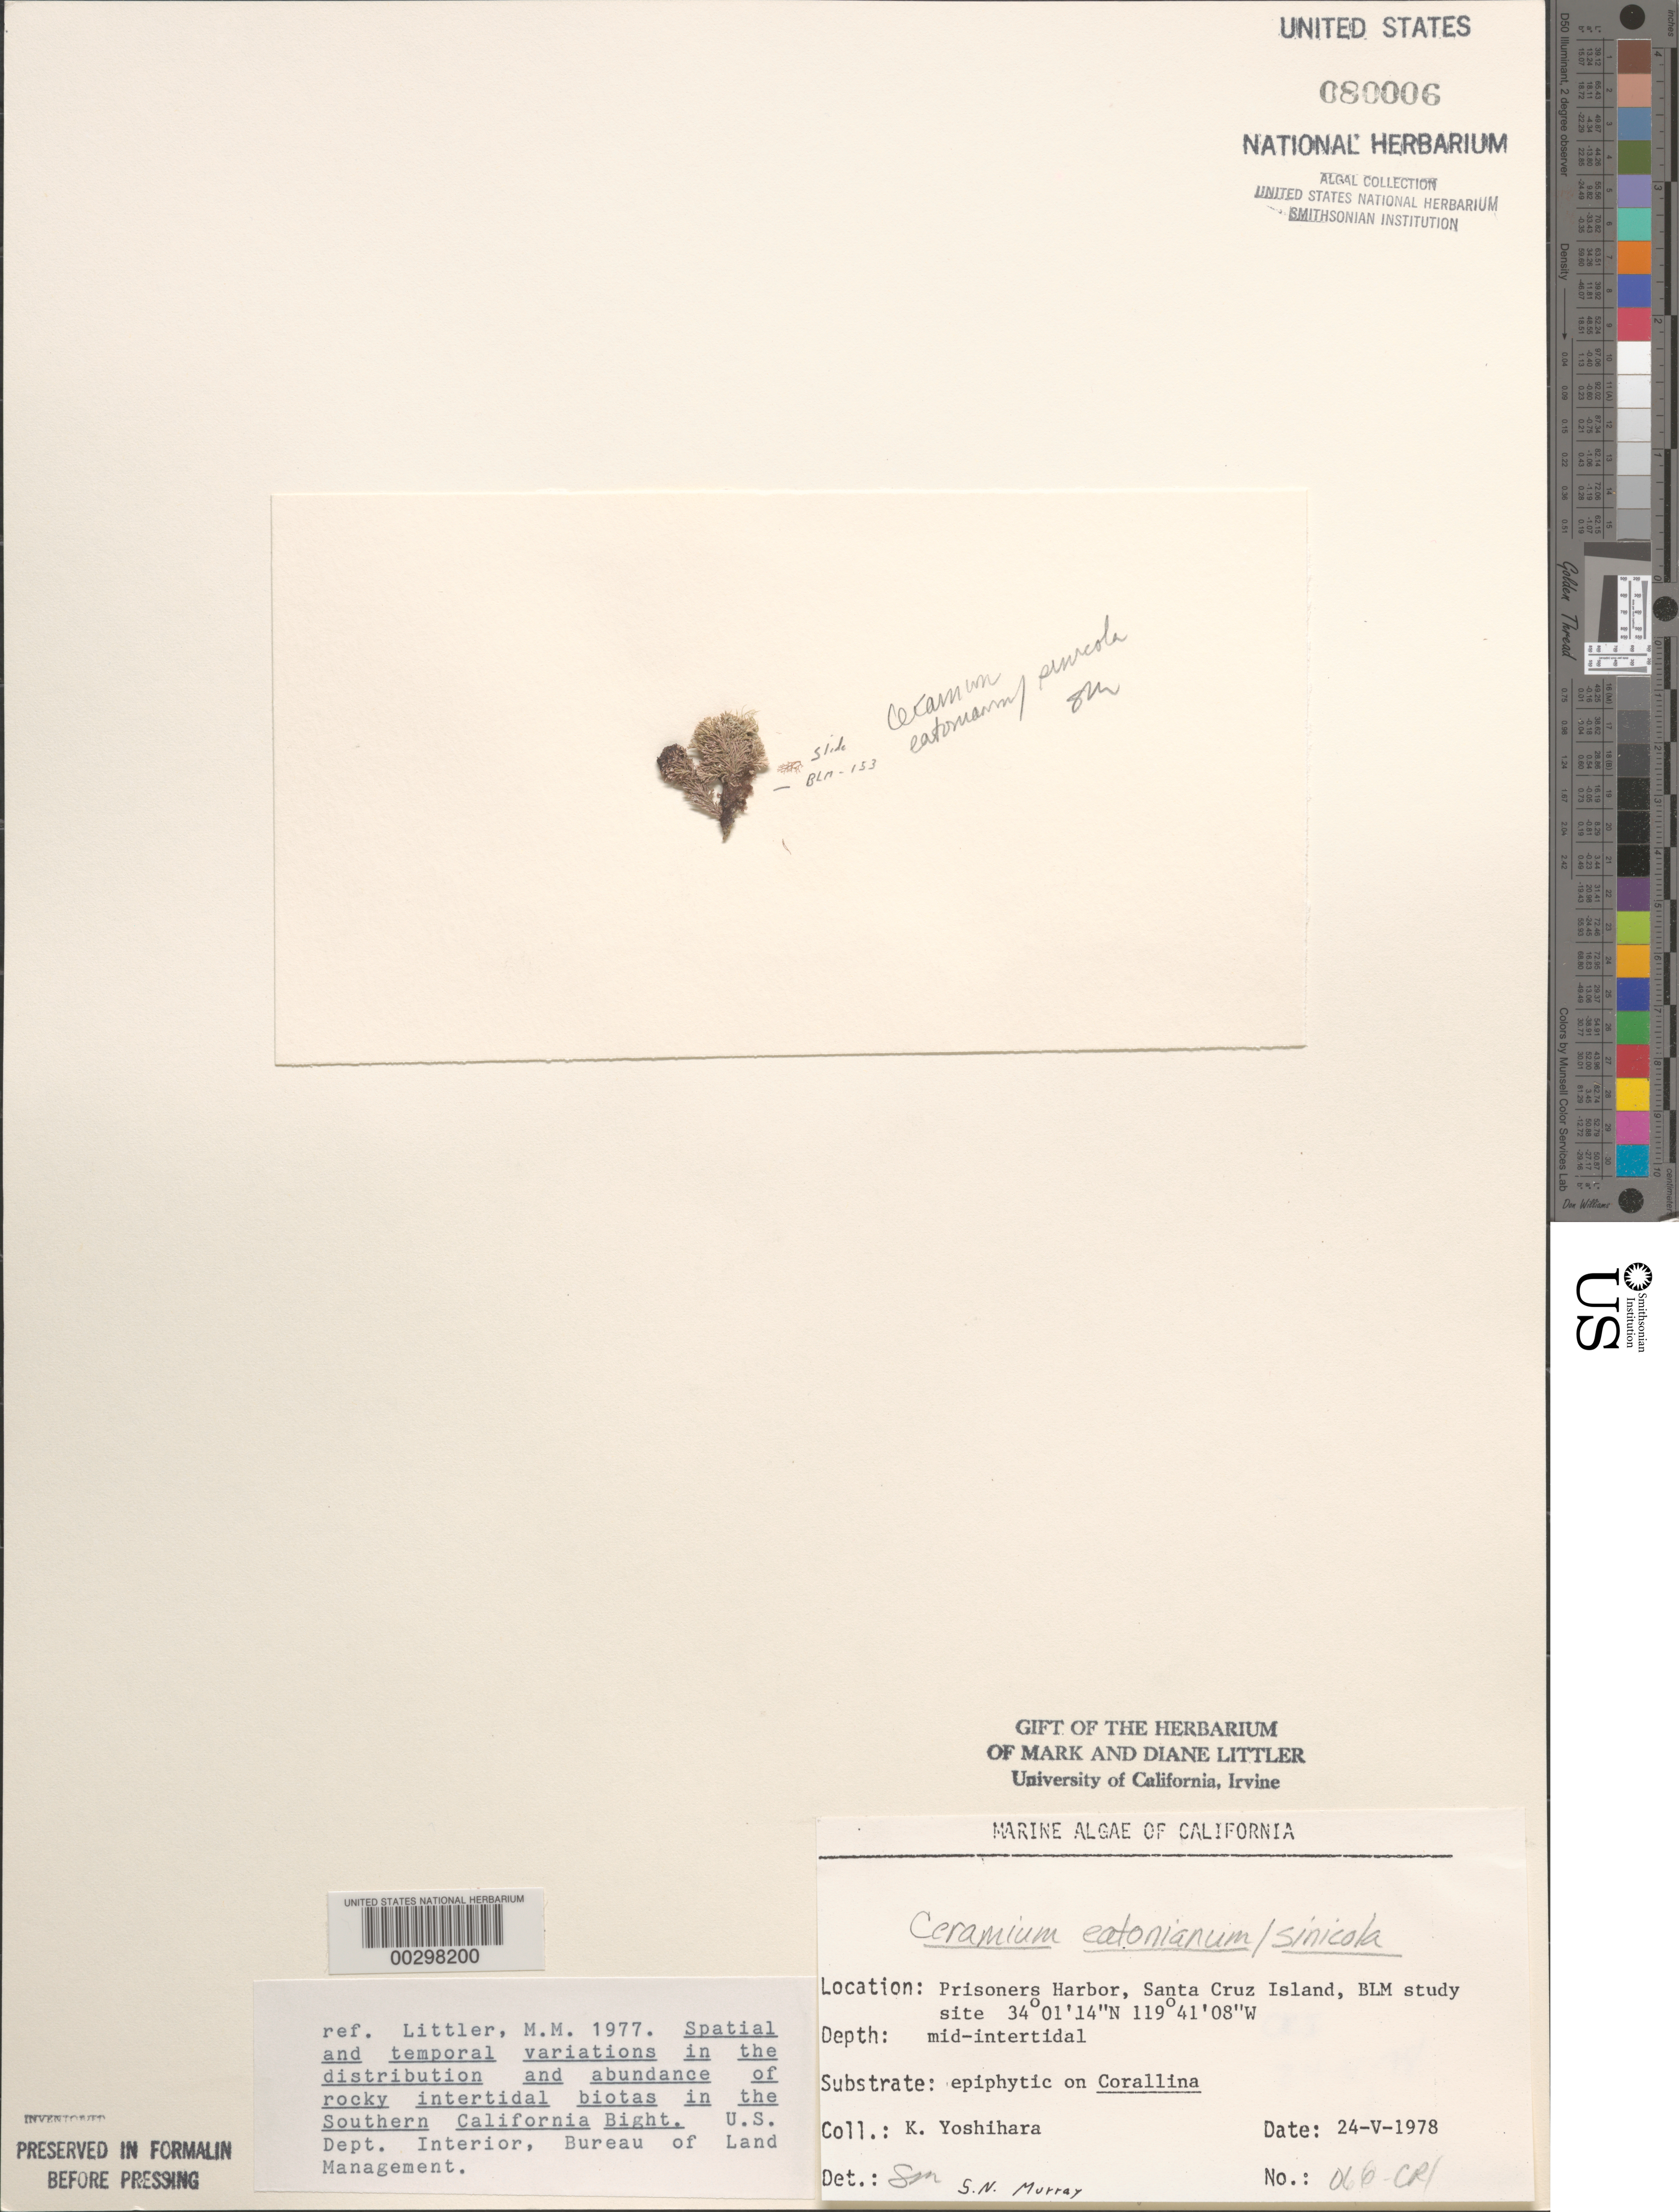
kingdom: Plantae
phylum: Rhodophyta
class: Florideophyceae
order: Ceramiales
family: Ceramiaceae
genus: Corallophila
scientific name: Corallophila eatoniana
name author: (Farl.) T.O. Cho et al.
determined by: Algae name updating Project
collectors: K. Yoshihara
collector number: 066-cri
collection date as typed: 24 May 1978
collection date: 1978-05-24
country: United States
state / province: California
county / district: Santa Barbara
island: Santa Cruz Island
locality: Prisoners Harbor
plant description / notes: BLM-SOCALBIGHT Rocky Intertidal Survey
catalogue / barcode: US 80006